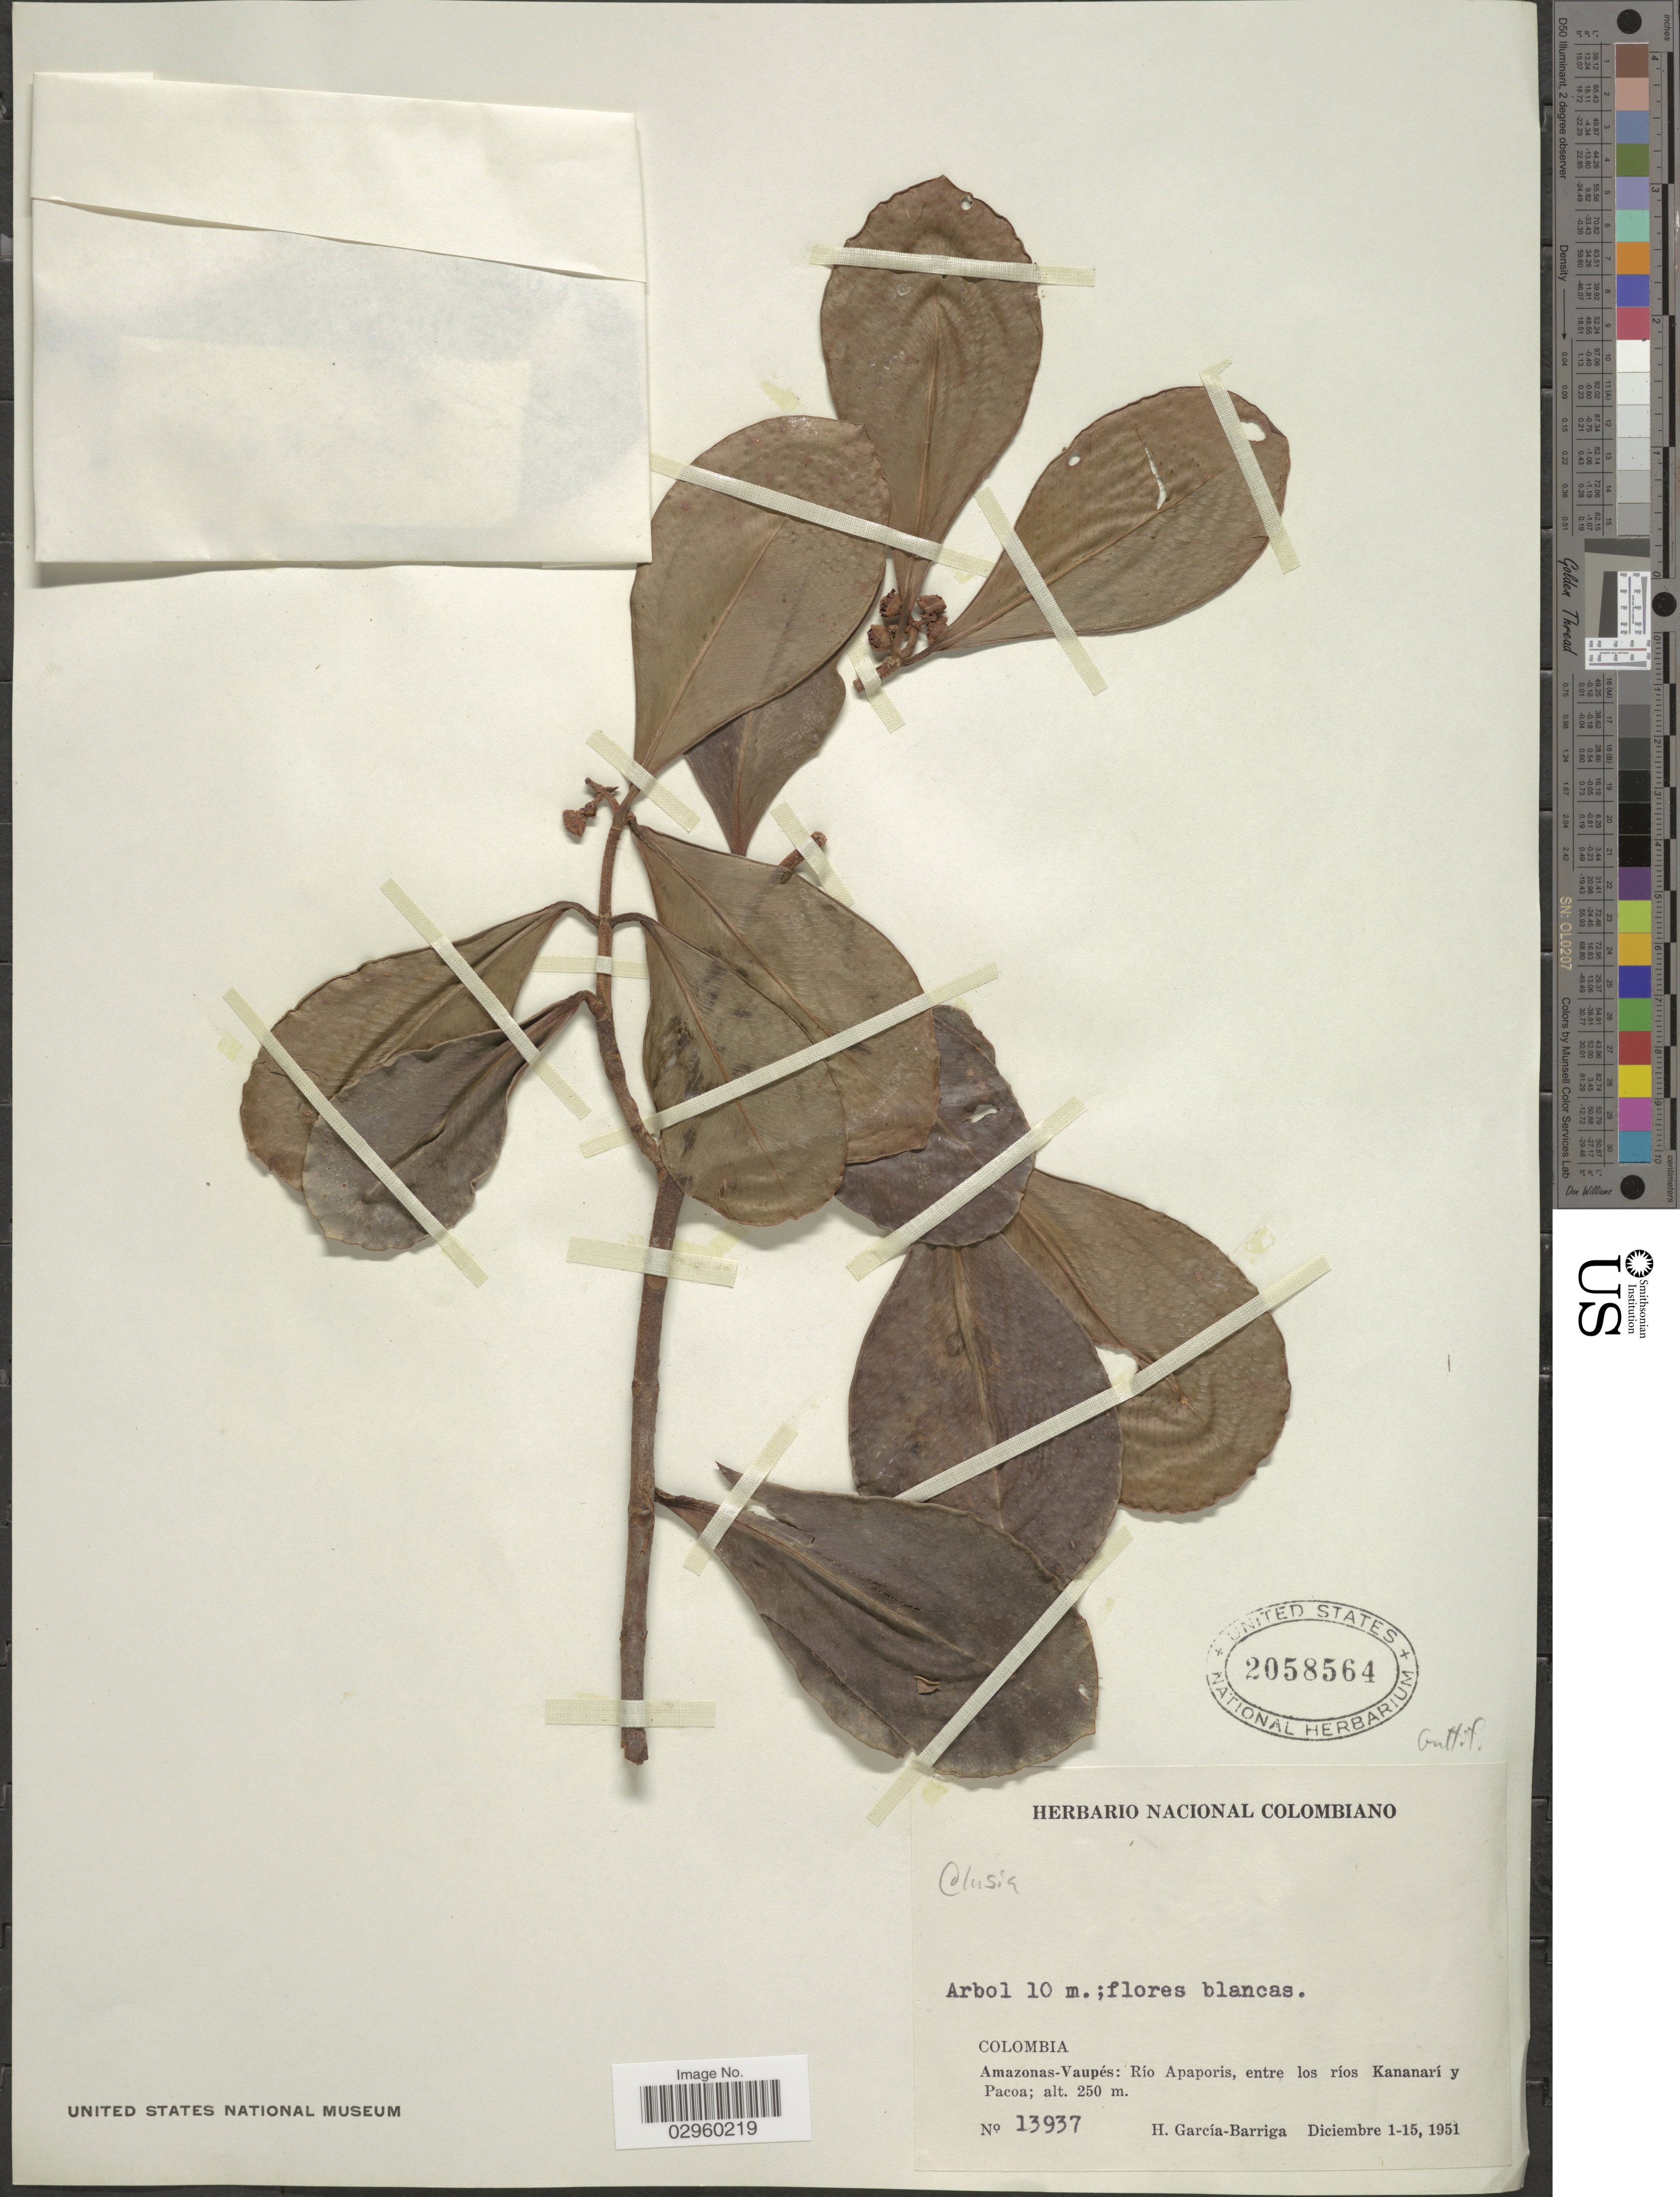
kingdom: Plantae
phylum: Tracheophyta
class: Magnoliopsida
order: Malpighiales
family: Clusiaceae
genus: Clusia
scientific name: Clusia sp.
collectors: H. García Barriga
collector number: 13937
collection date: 1951-12-01/1951-12-15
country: Colombia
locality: Amazonas-Vaupés: Rio Apaporis, entre los ríos Kananarí y Pacoa.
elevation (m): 250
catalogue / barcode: US 2058564